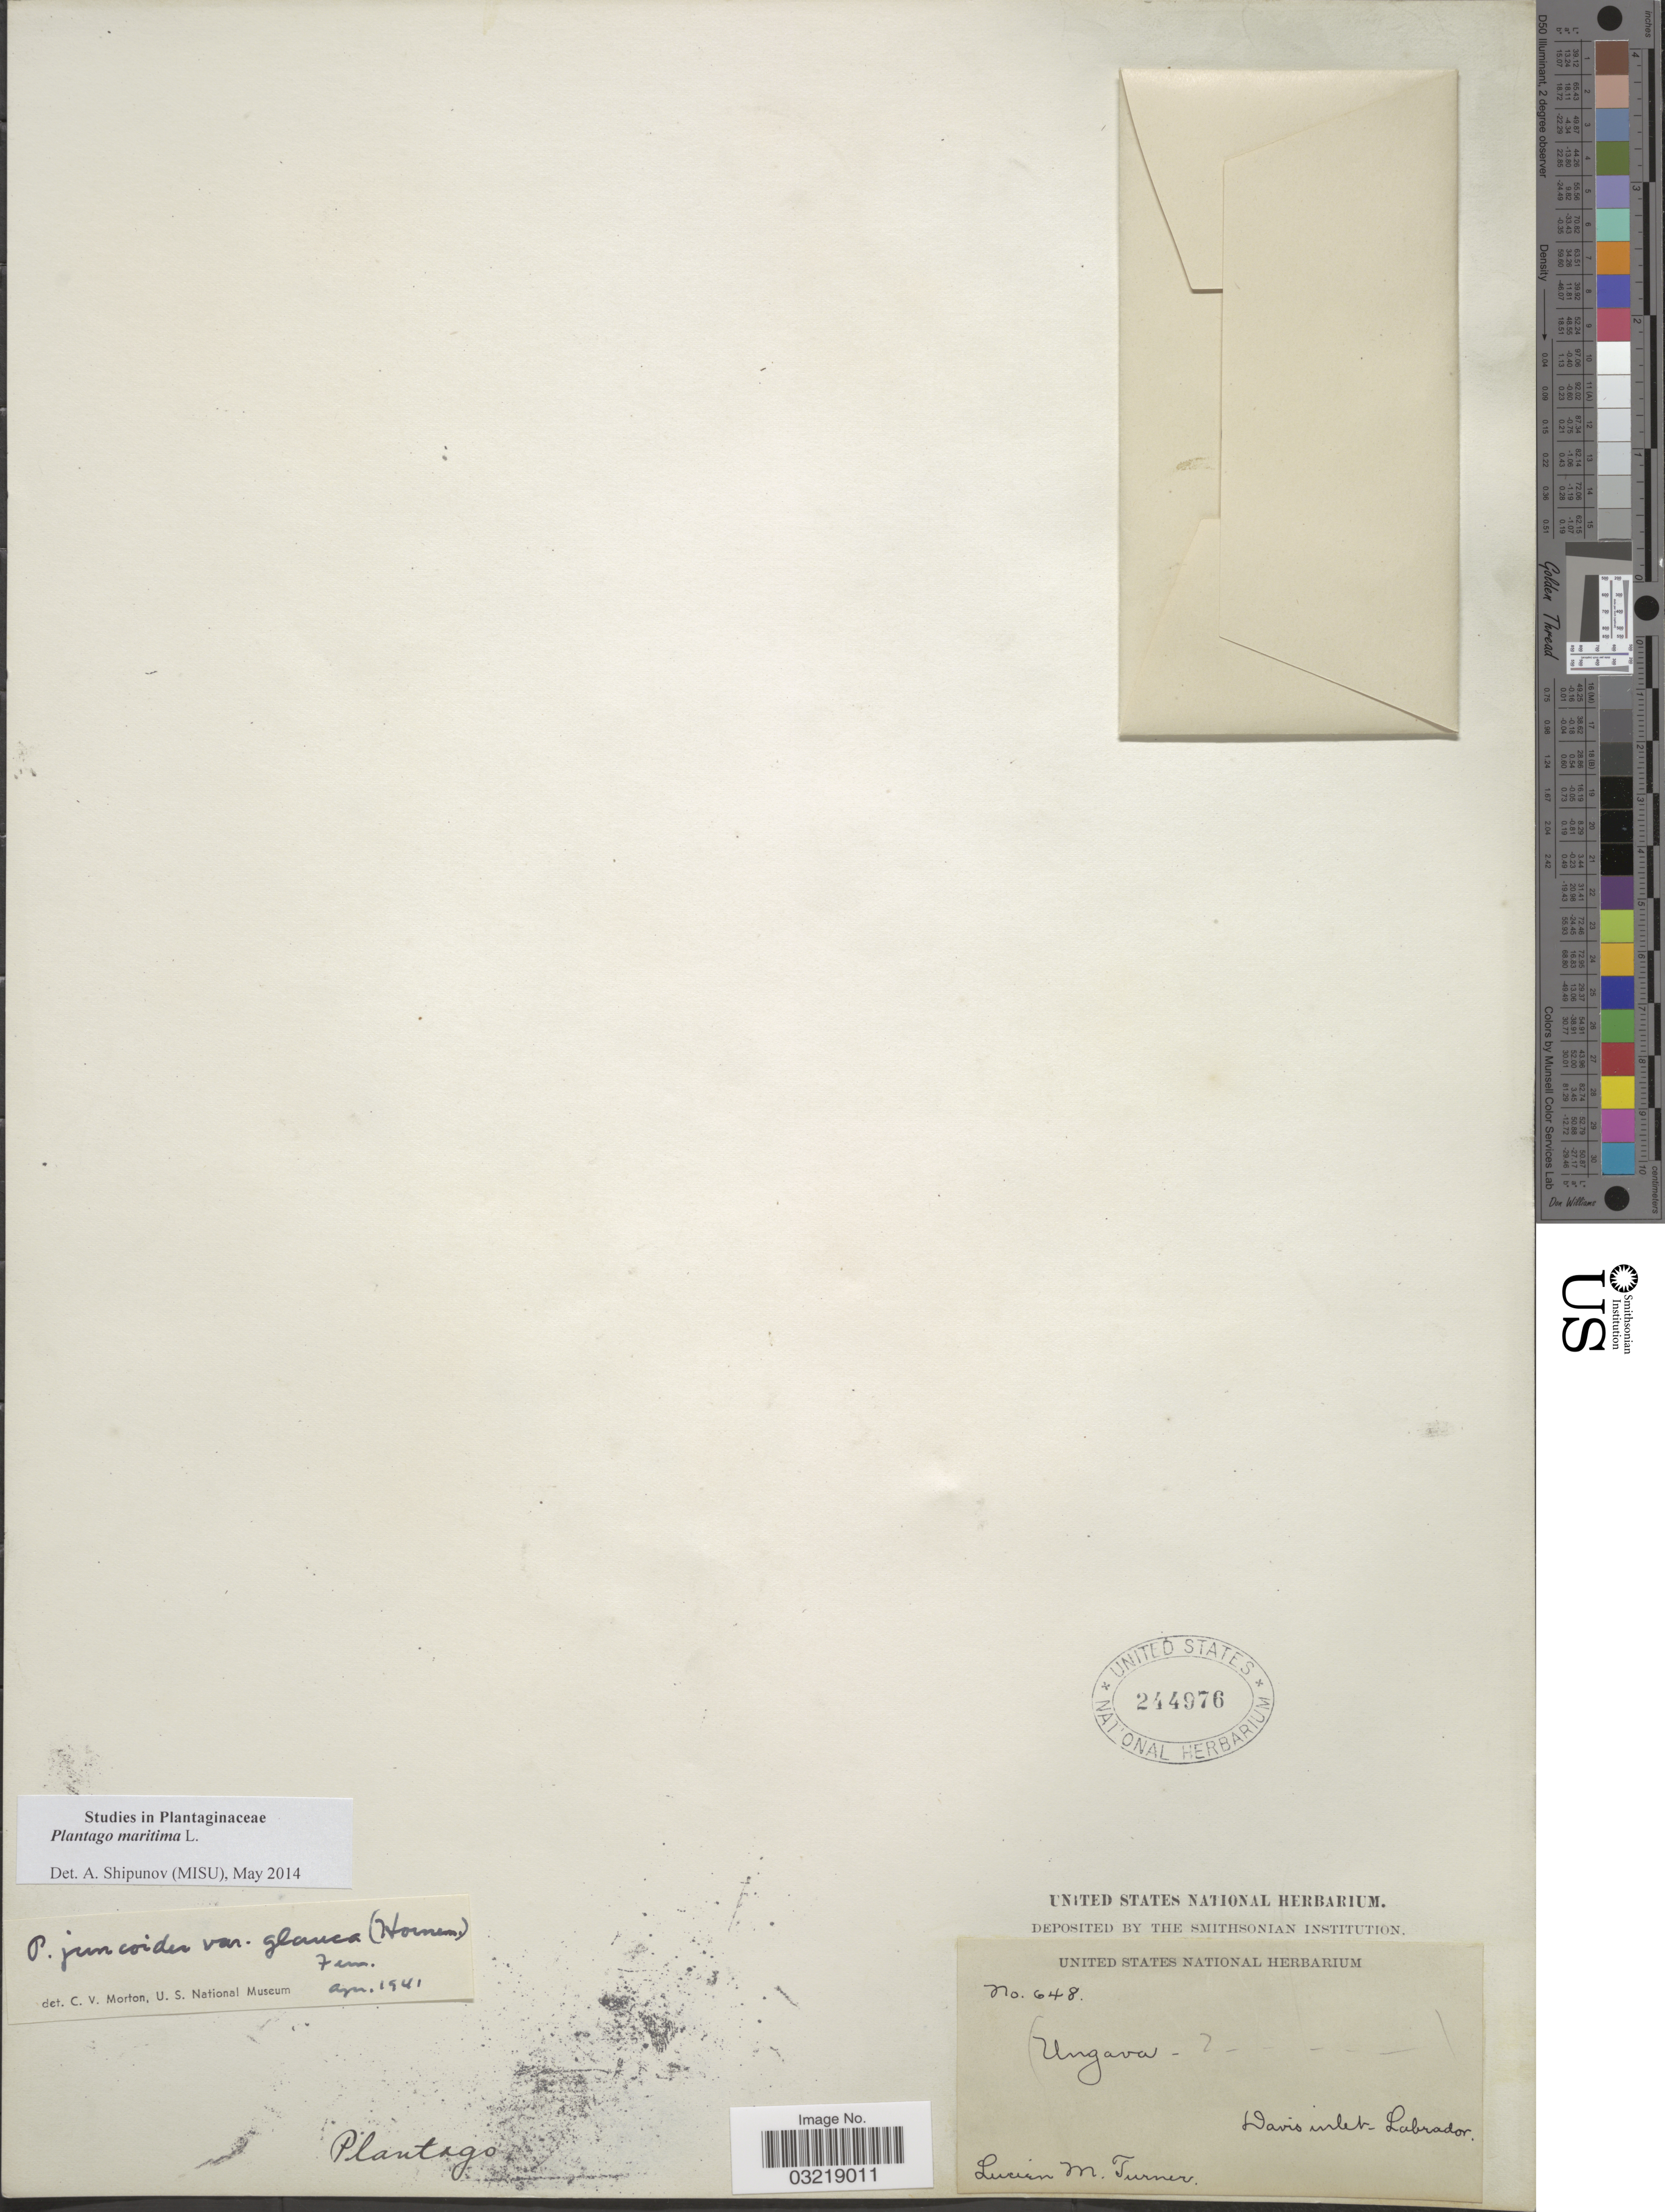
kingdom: Plantae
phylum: Tracheophyta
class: Magnoliopsida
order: Lamiales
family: Plantaginaceae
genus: Plantago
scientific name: Plantago maritima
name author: L.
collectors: L. M. Turner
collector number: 648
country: Canada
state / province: Newfoundland and Labrador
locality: Davis inlet - Labrador.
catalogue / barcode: US 244976